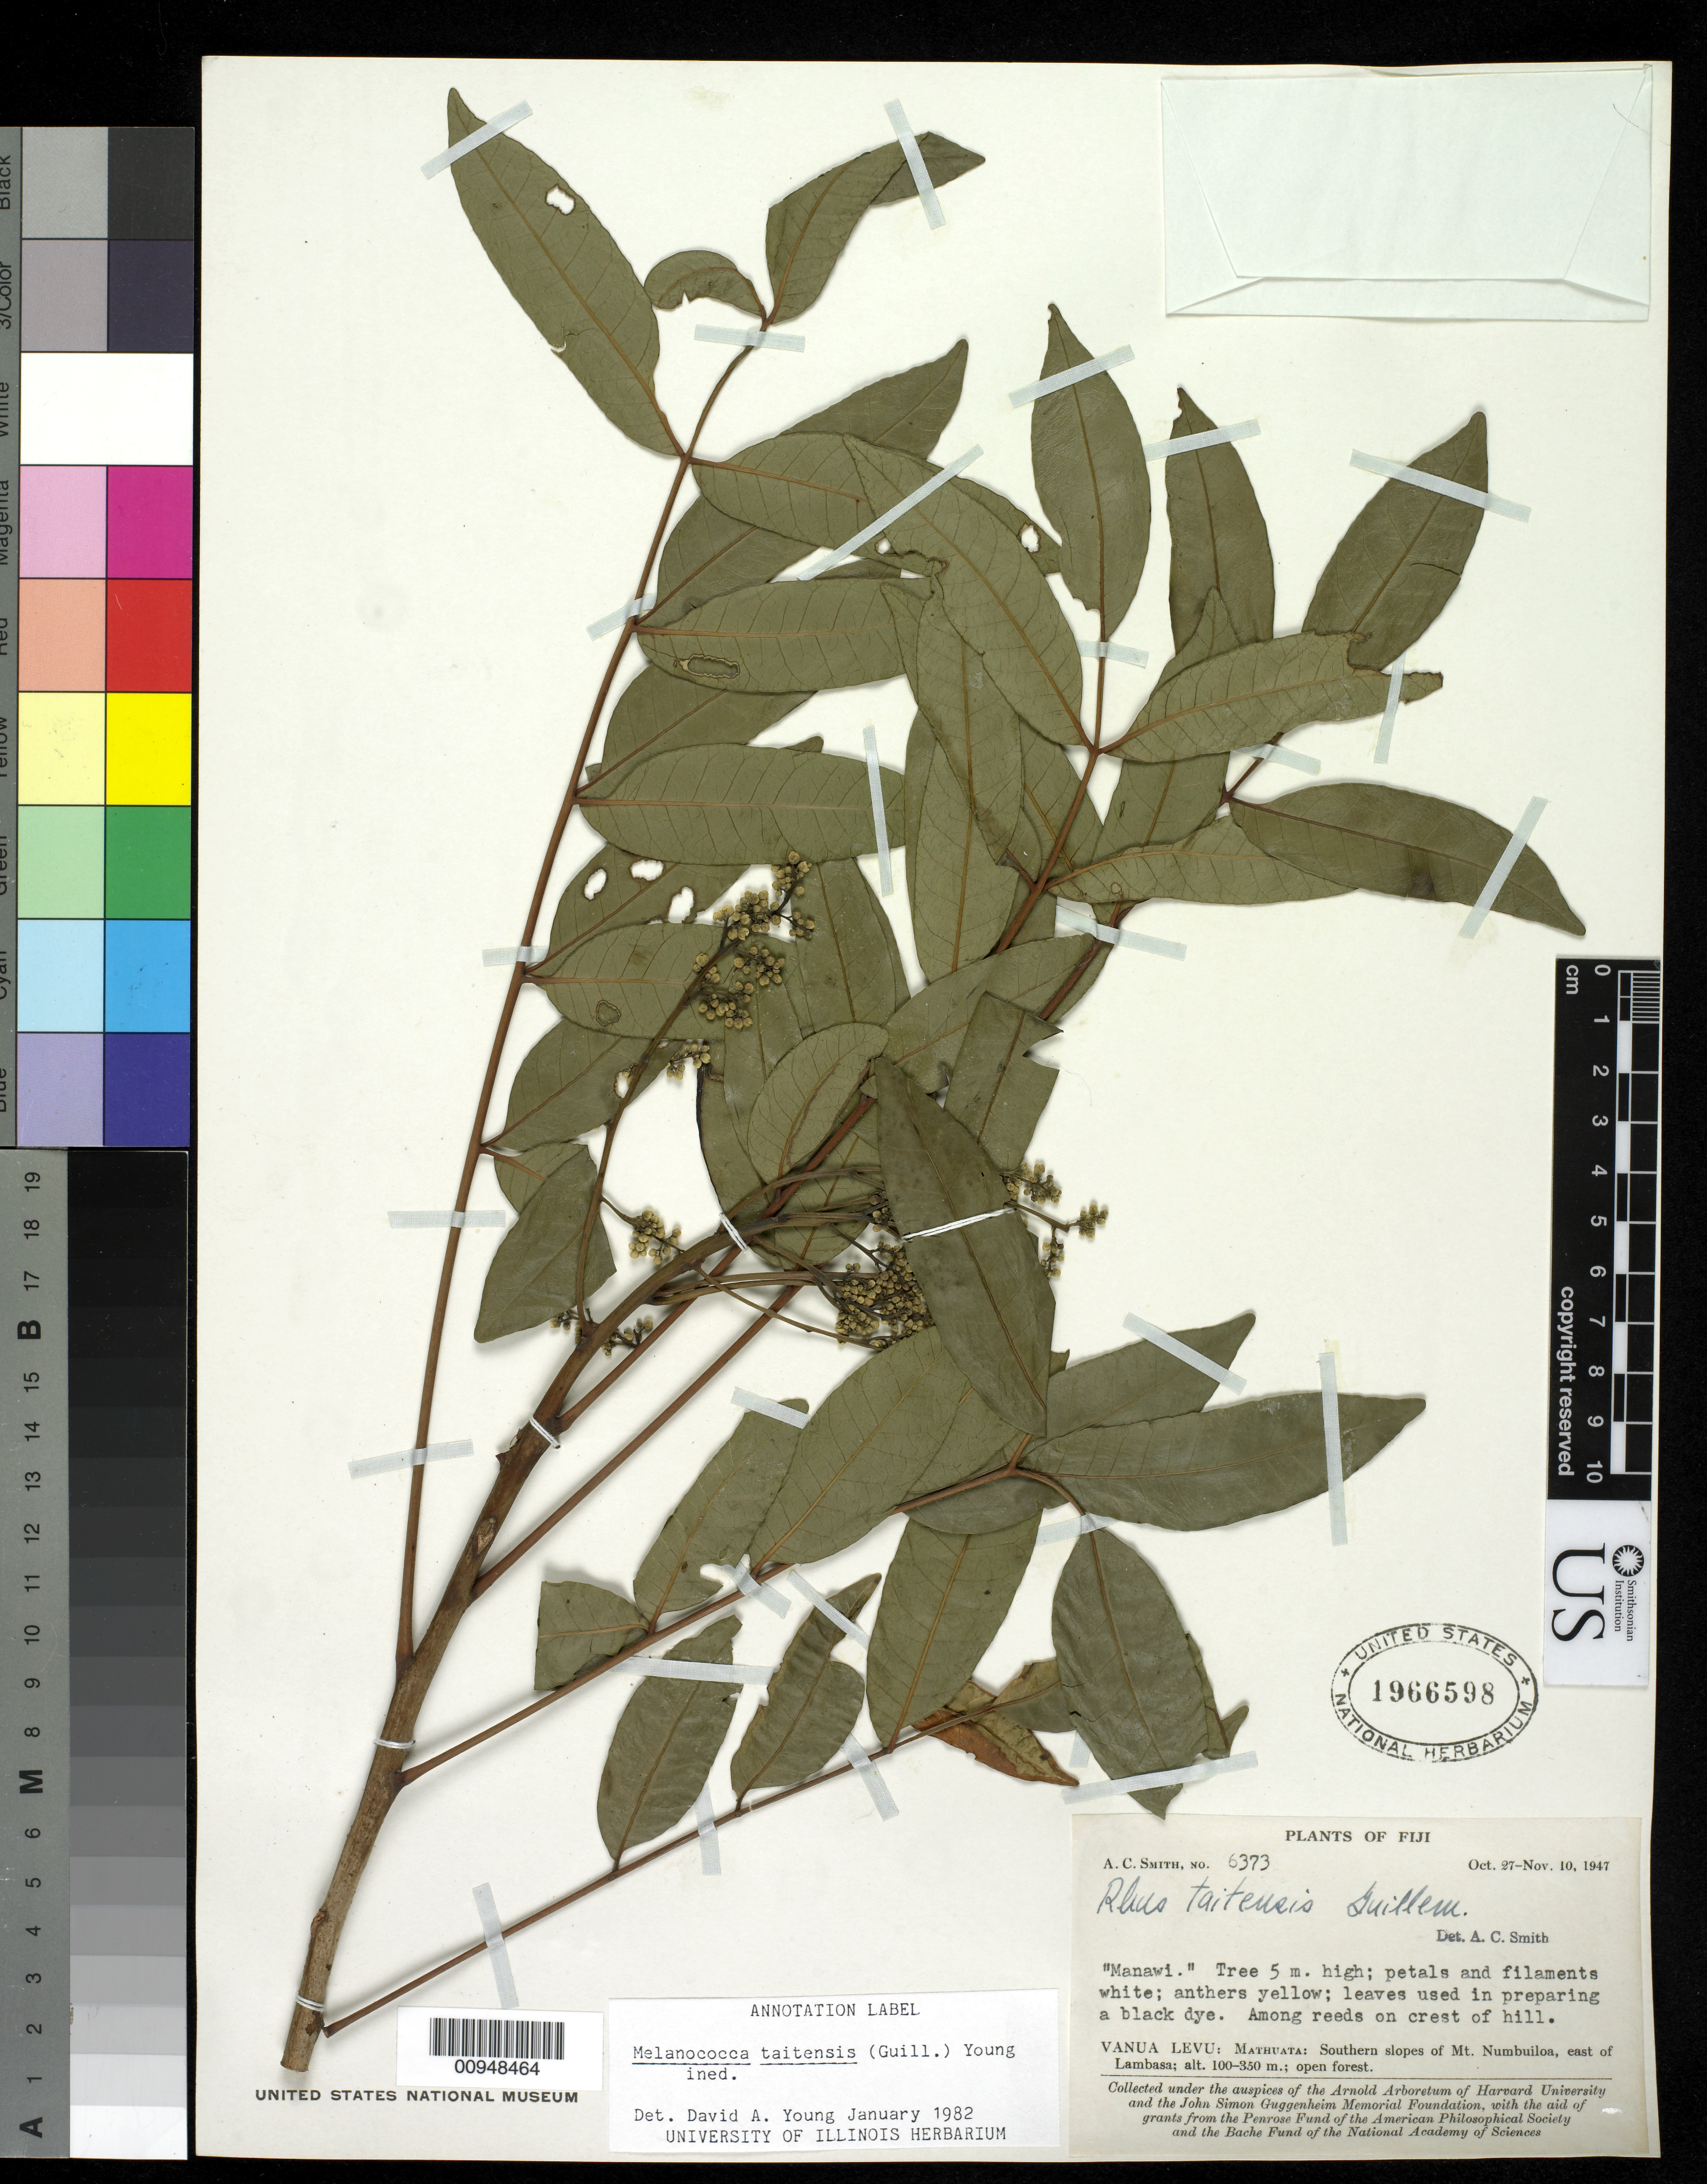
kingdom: Plantae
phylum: Tracheophyta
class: Magnoliopsida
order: Sapindales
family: Anacardiaceae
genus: Rhus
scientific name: Rhus taitensis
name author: Guill.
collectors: C. A. Smith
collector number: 6373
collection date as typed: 27 Oct 1947 to 10 Nov 1947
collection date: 1947-10-27/1947-11-10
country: Fiji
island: Vanua Levu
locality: Southern slopes of Mt. Numbuiloa, E of Lambasa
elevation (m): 100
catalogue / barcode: US 1966598